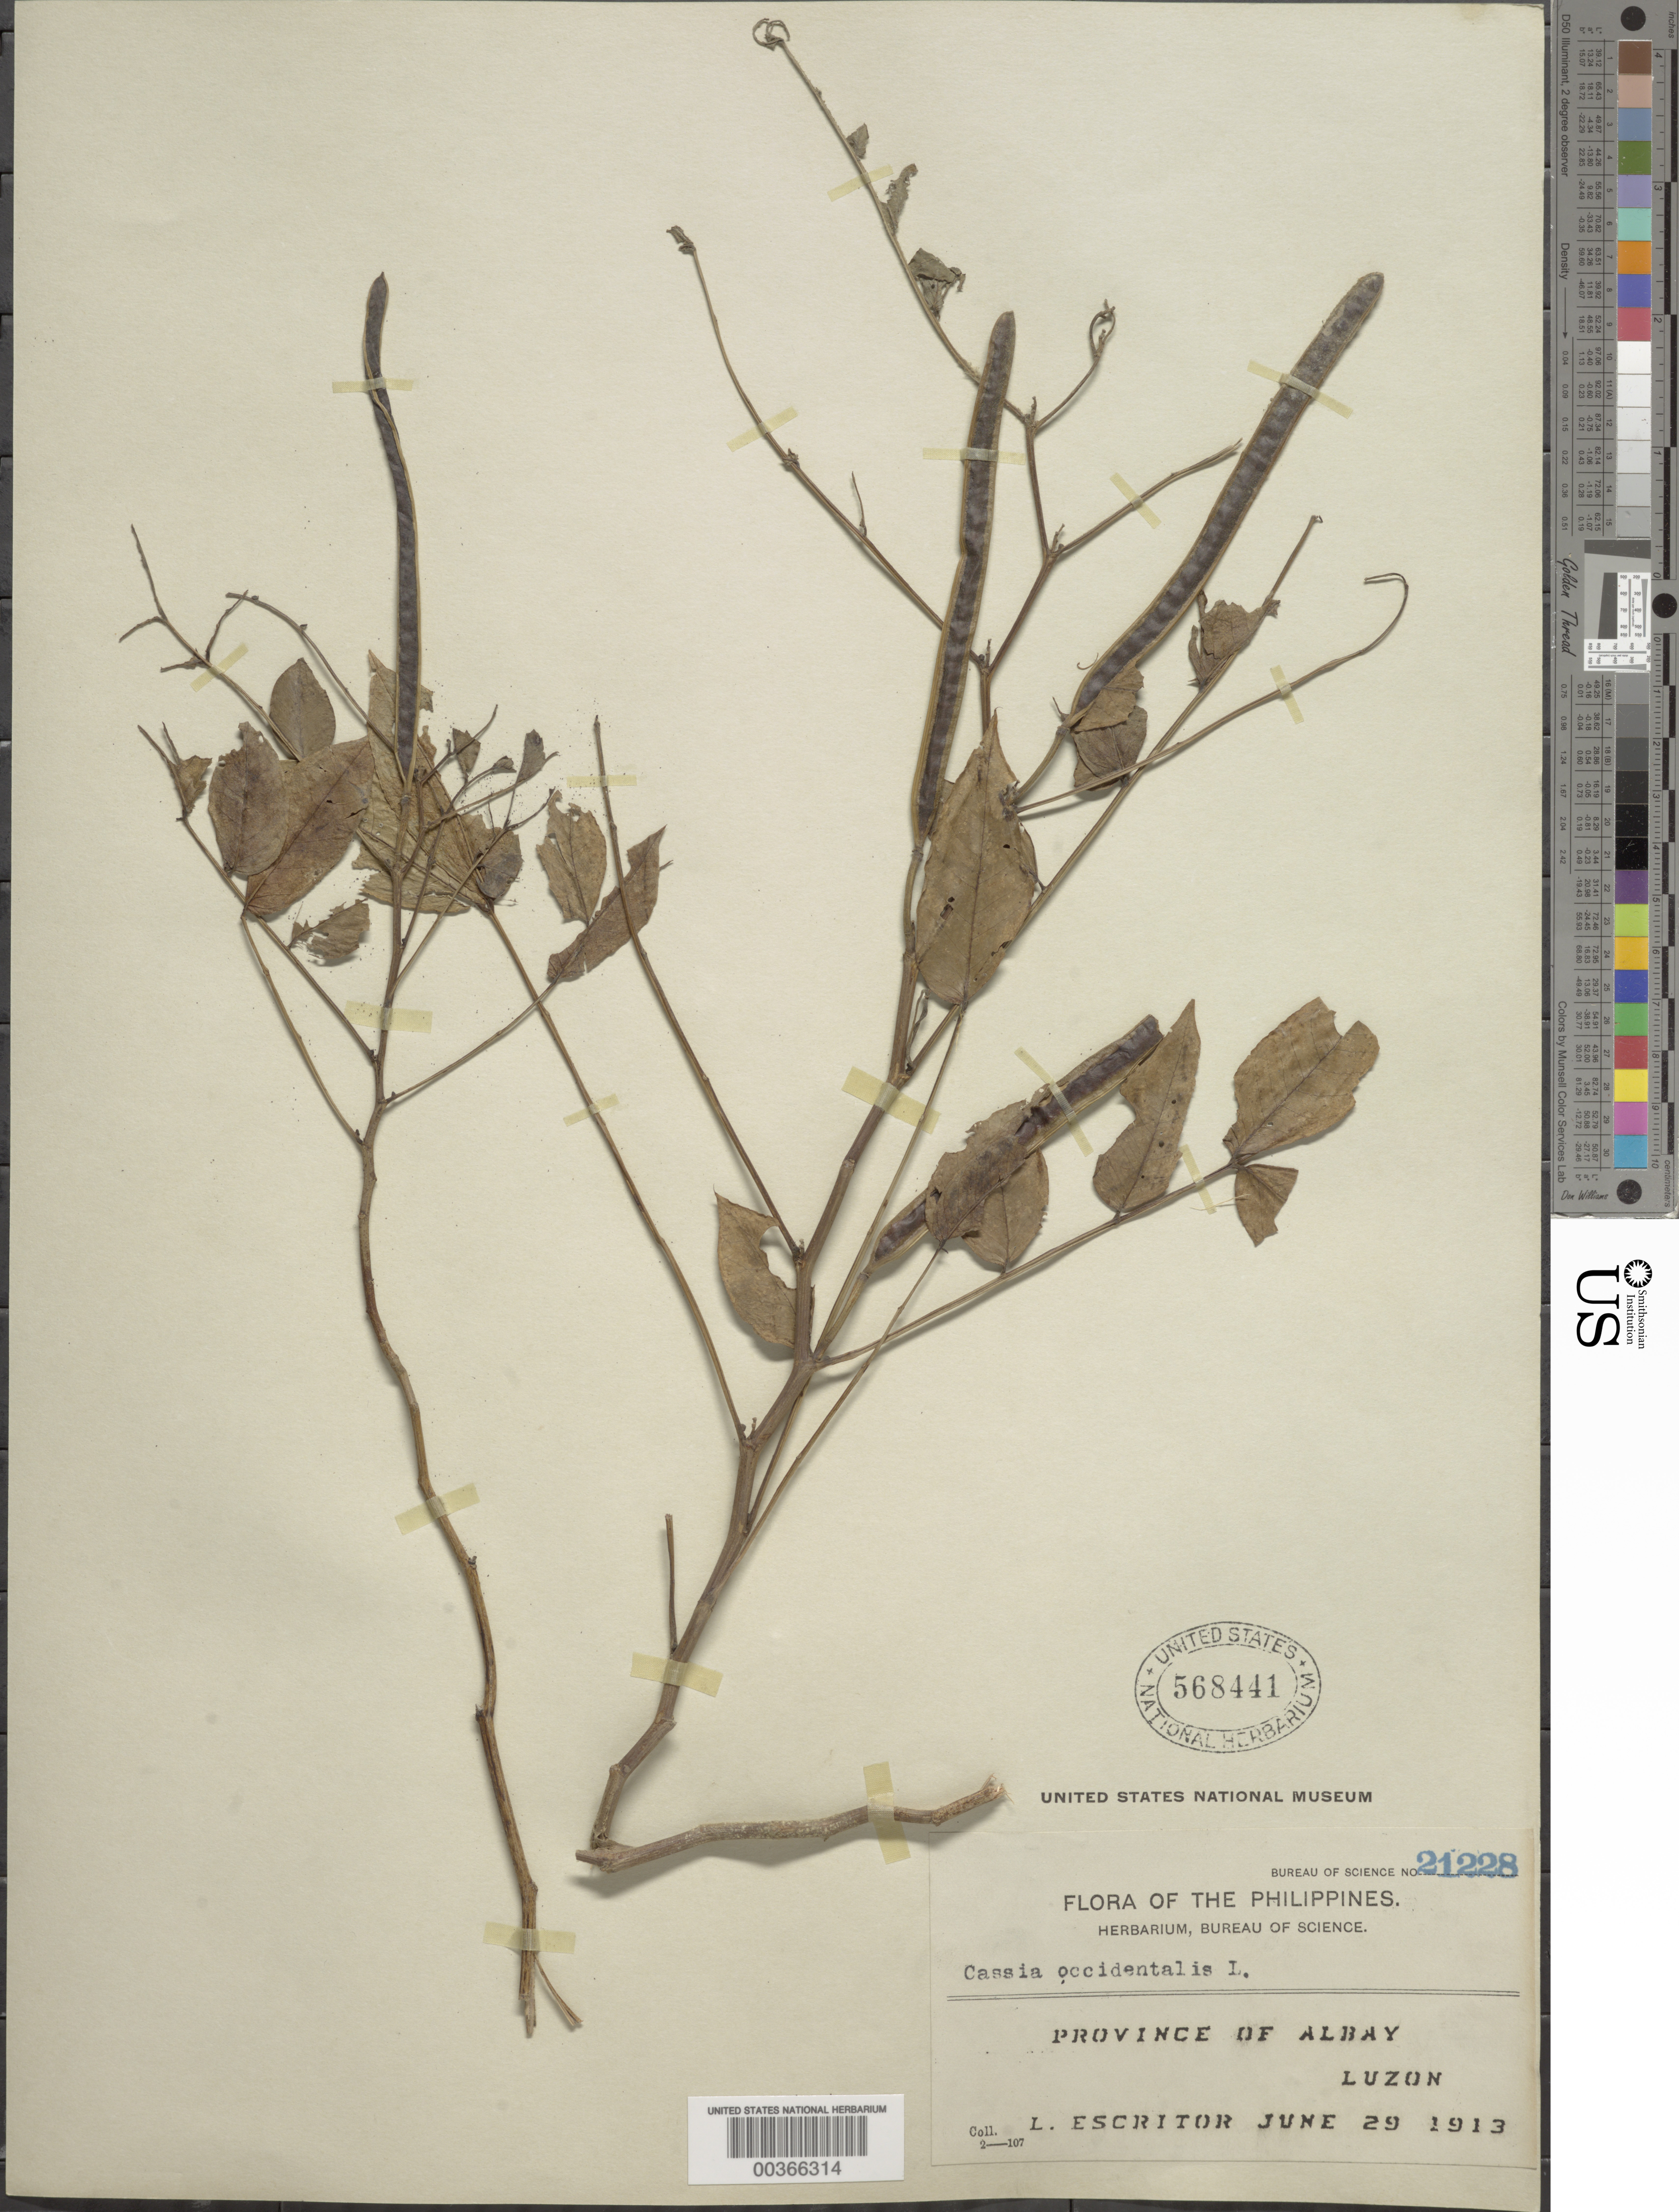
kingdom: Plantae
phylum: Tracheophyta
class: Magnoliopsida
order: Fabales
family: Fabaceae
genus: Senna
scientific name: Senna occidentalis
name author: (L.) Link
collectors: L. Escritor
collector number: Bureau Of Science No. 21228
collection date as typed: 29 Jun 1913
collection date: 1913-06-29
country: Philippines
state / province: Bicol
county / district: Albay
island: Luzon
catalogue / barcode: US 568441